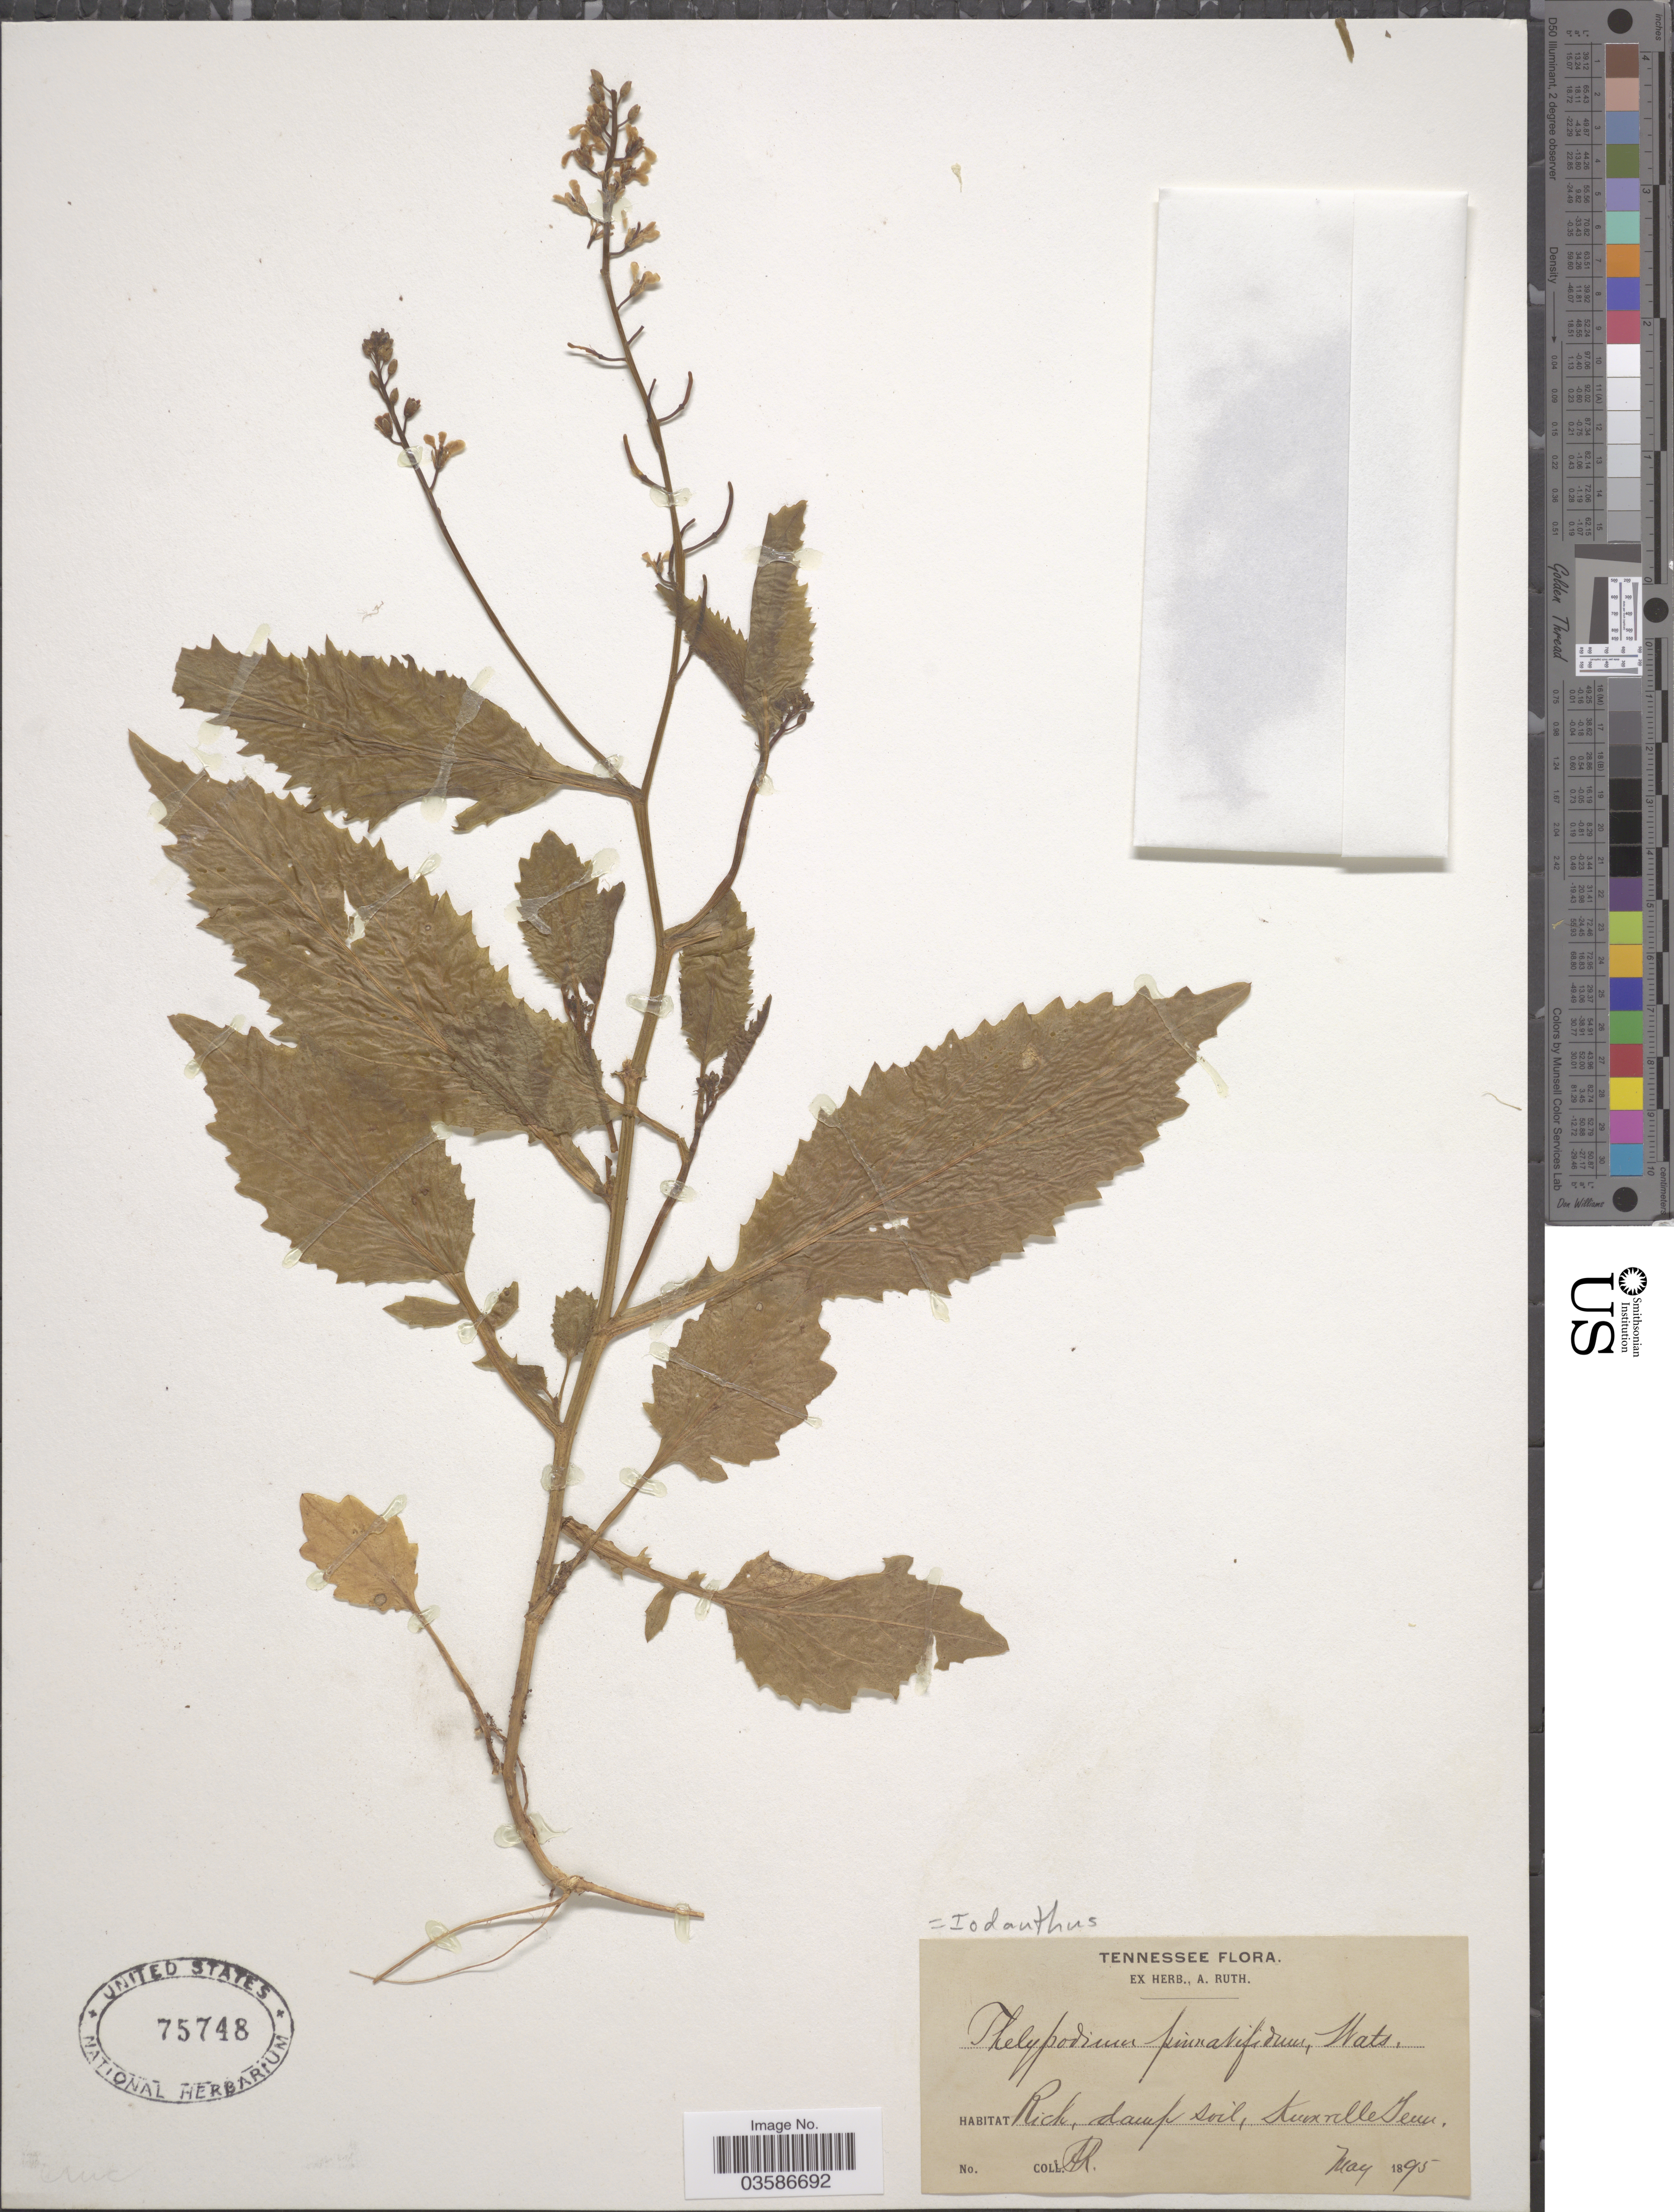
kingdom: Plantae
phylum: Tracheophyta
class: Magnoliopsida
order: Brassicales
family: Brassicaceae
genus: Iodanthus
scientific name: Iodanthus pinnatifidus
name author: (Michx.) Steud.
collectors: A. Ruth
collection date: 1895-05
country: United States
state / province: Tennessee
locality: Knoxville.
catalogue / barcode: US 75748